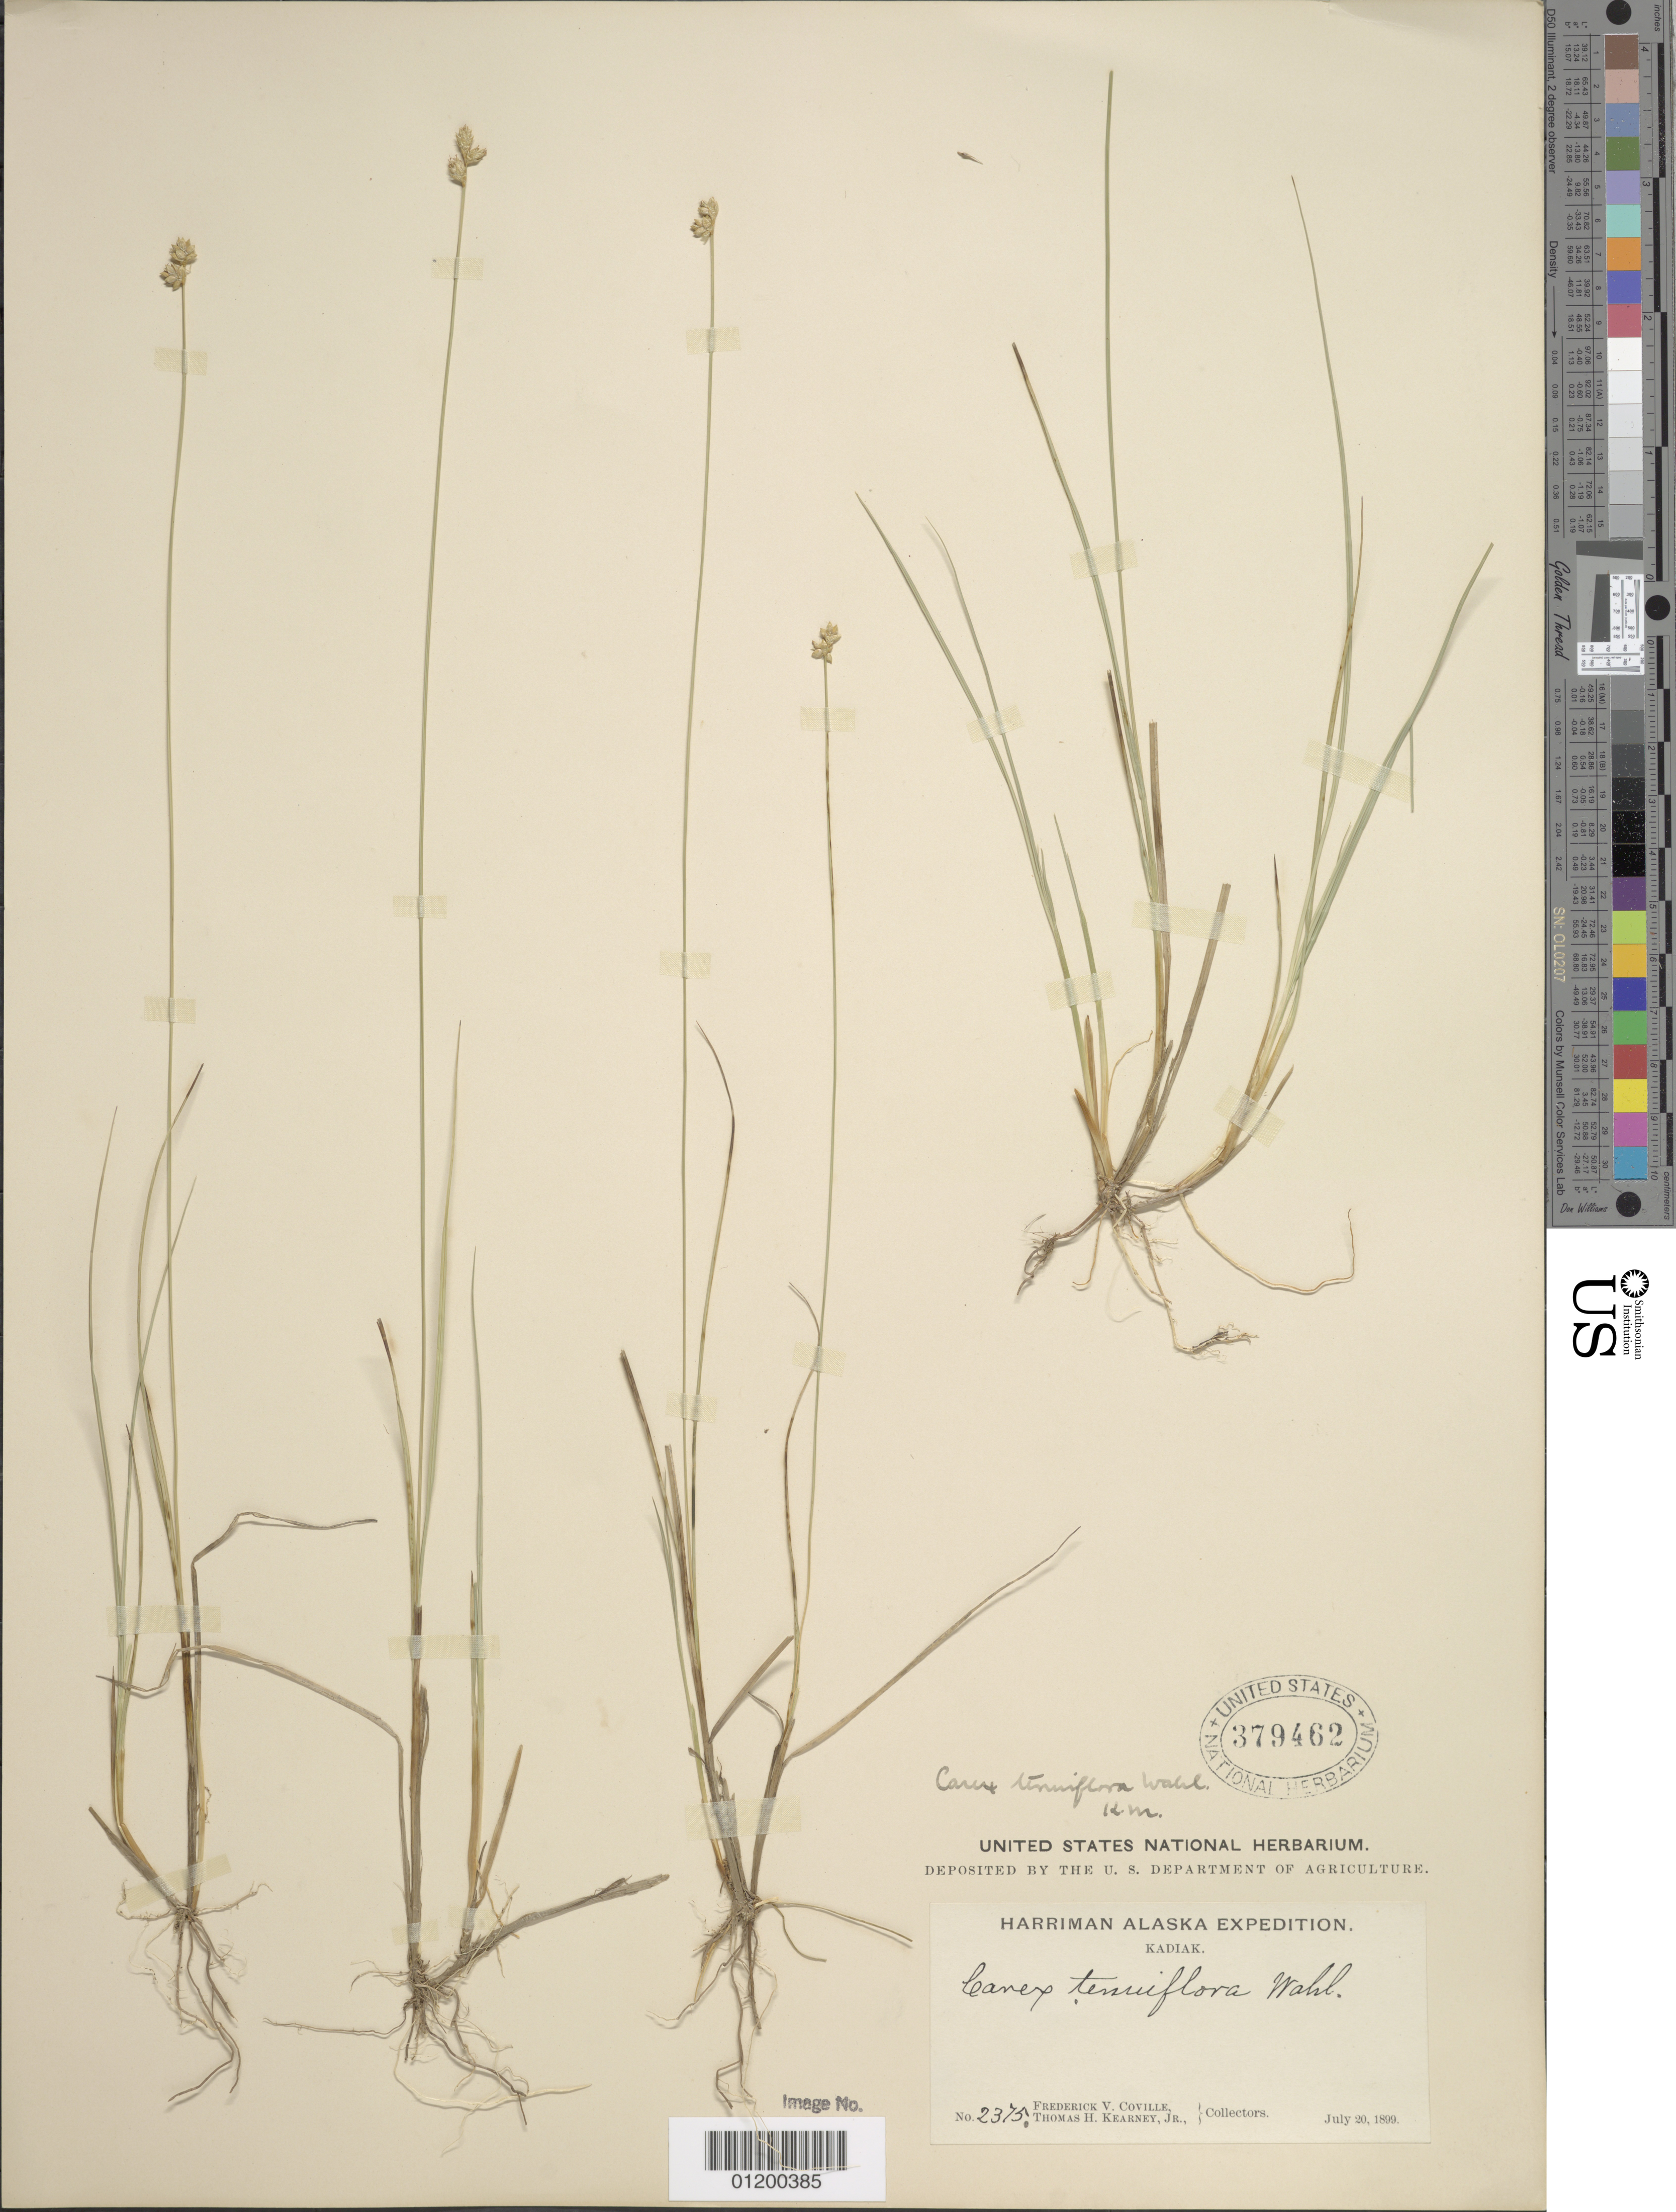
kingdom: Plantae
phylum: Tracheophyta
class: Liliopsida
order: Poales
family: Cyperaceae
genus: Carex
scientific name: Carex tenuiflora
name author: Wahlenb.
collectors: F. V. Coville & T. H. Kearney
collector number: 2375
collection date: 1899-07-20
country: United States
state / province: Alaska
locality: Kadiak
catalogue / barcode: US 379462